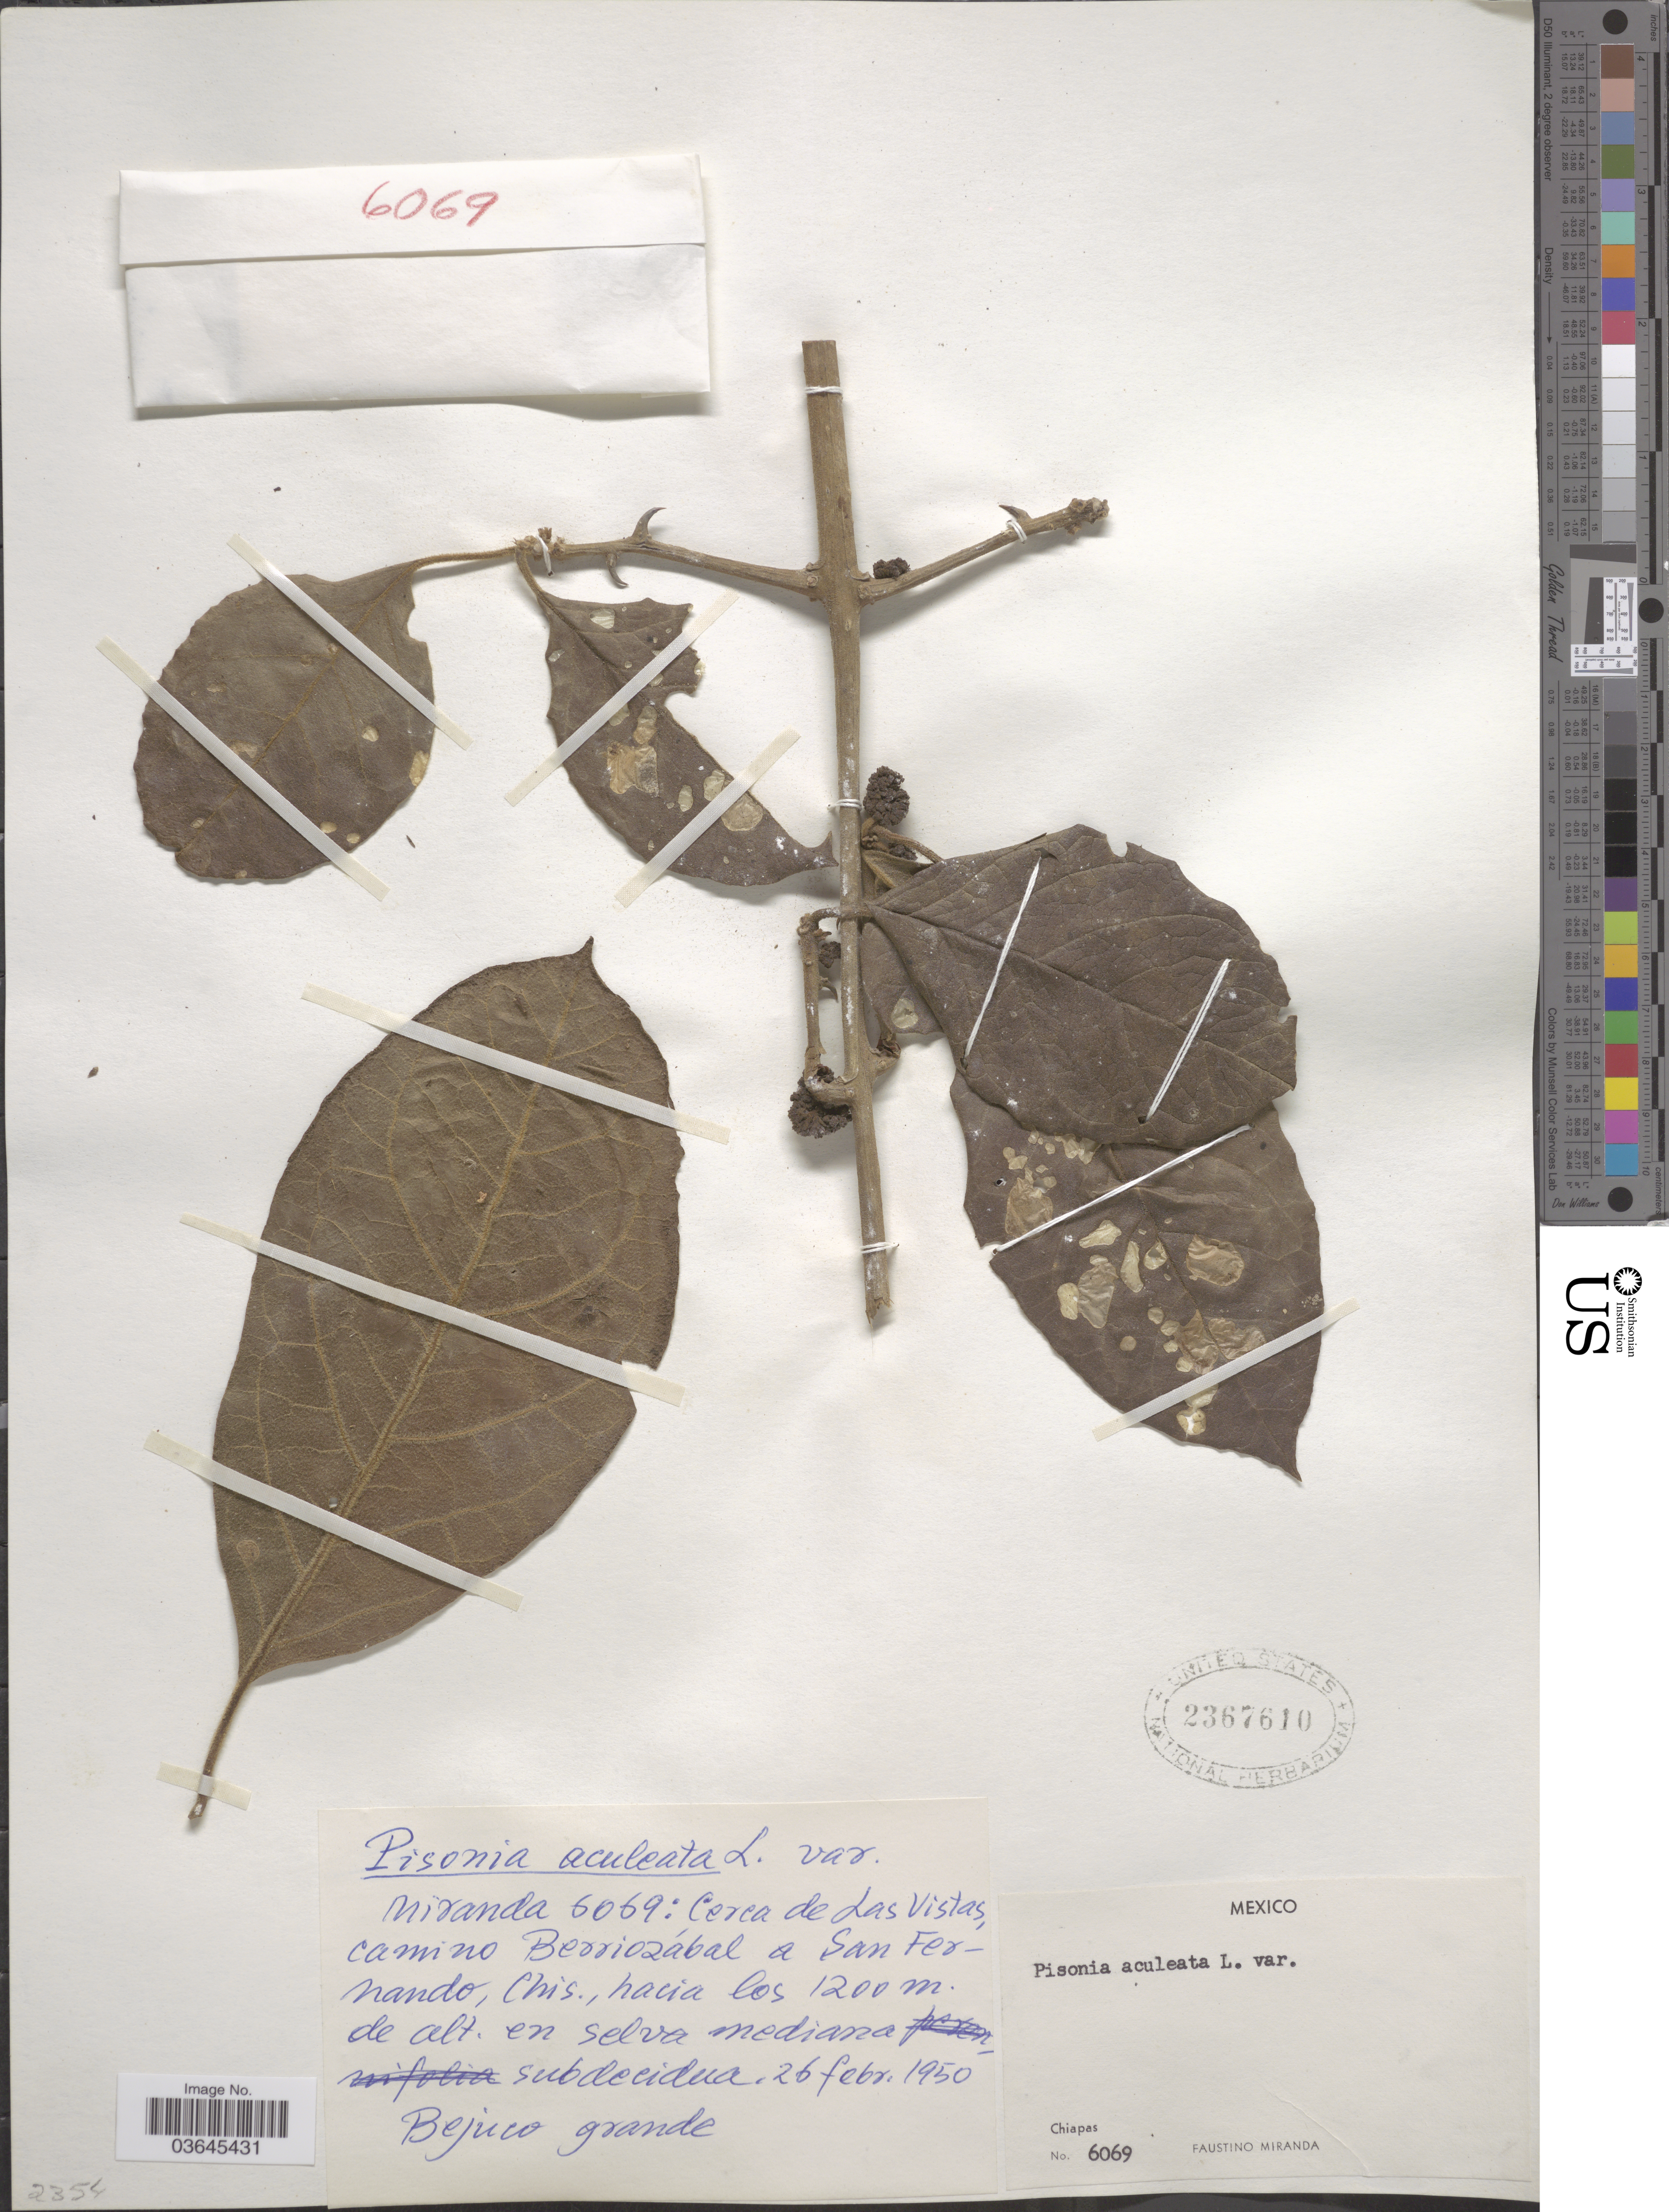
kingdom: Plantae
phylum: Tracheophyta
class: Magnoliopsida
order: Caryophyllales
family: Nyctaginaceae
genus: Pisonia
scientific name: Pisonia aculeata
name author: L.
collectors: F. Miranda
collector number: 6069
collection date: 1950-02-26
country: Mexico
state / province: Chiapas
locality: Cerca de Las Vistas, camino Berriozábal a San Fernando, Chis.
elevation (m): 1200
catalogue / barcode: US 2367610